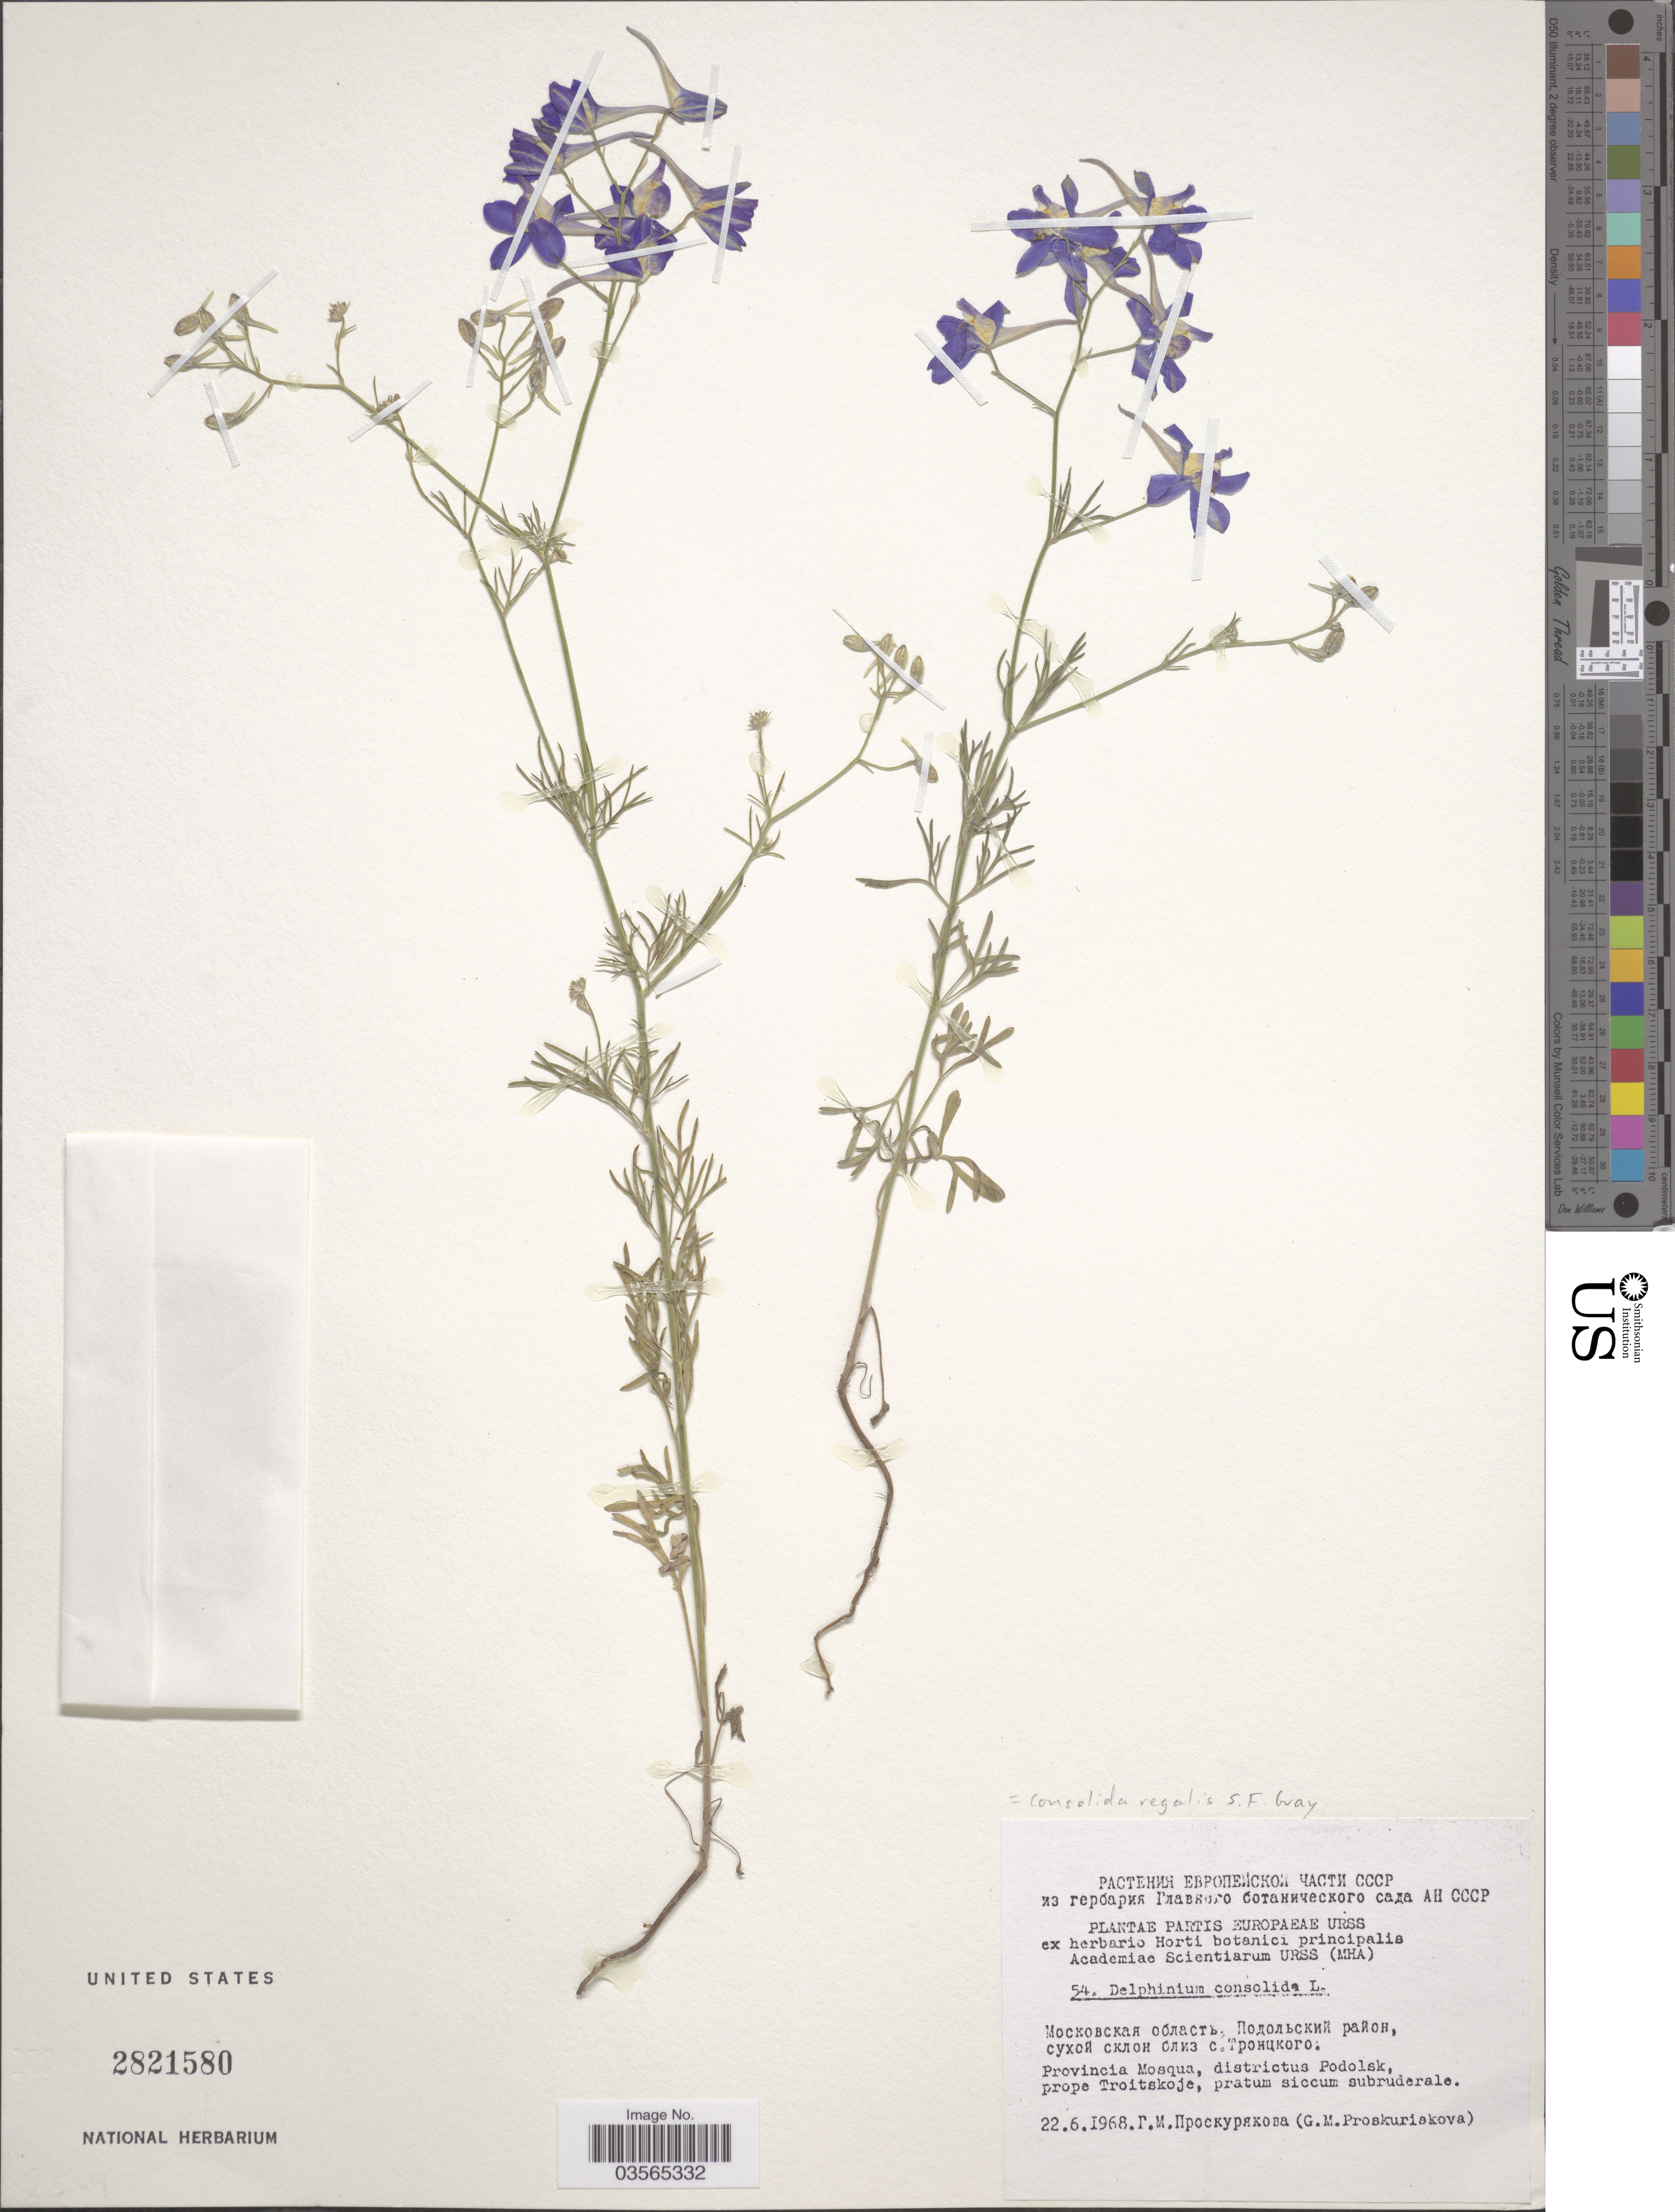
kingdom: Plantae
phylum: Tracheophyta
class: Magnoliopsida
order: Ranunculales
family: Ranunculaceae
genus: Delphinium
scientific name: Delphinium consolida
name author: L.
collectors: G. Proskuriakova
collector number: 54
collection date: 1968-06-22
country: Russian Federation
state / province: Moscow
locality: Partis Europaeae URSS. Provincia Mosqua, districtus Podolsk, prope Troitskoje.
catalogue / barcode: US 2821580